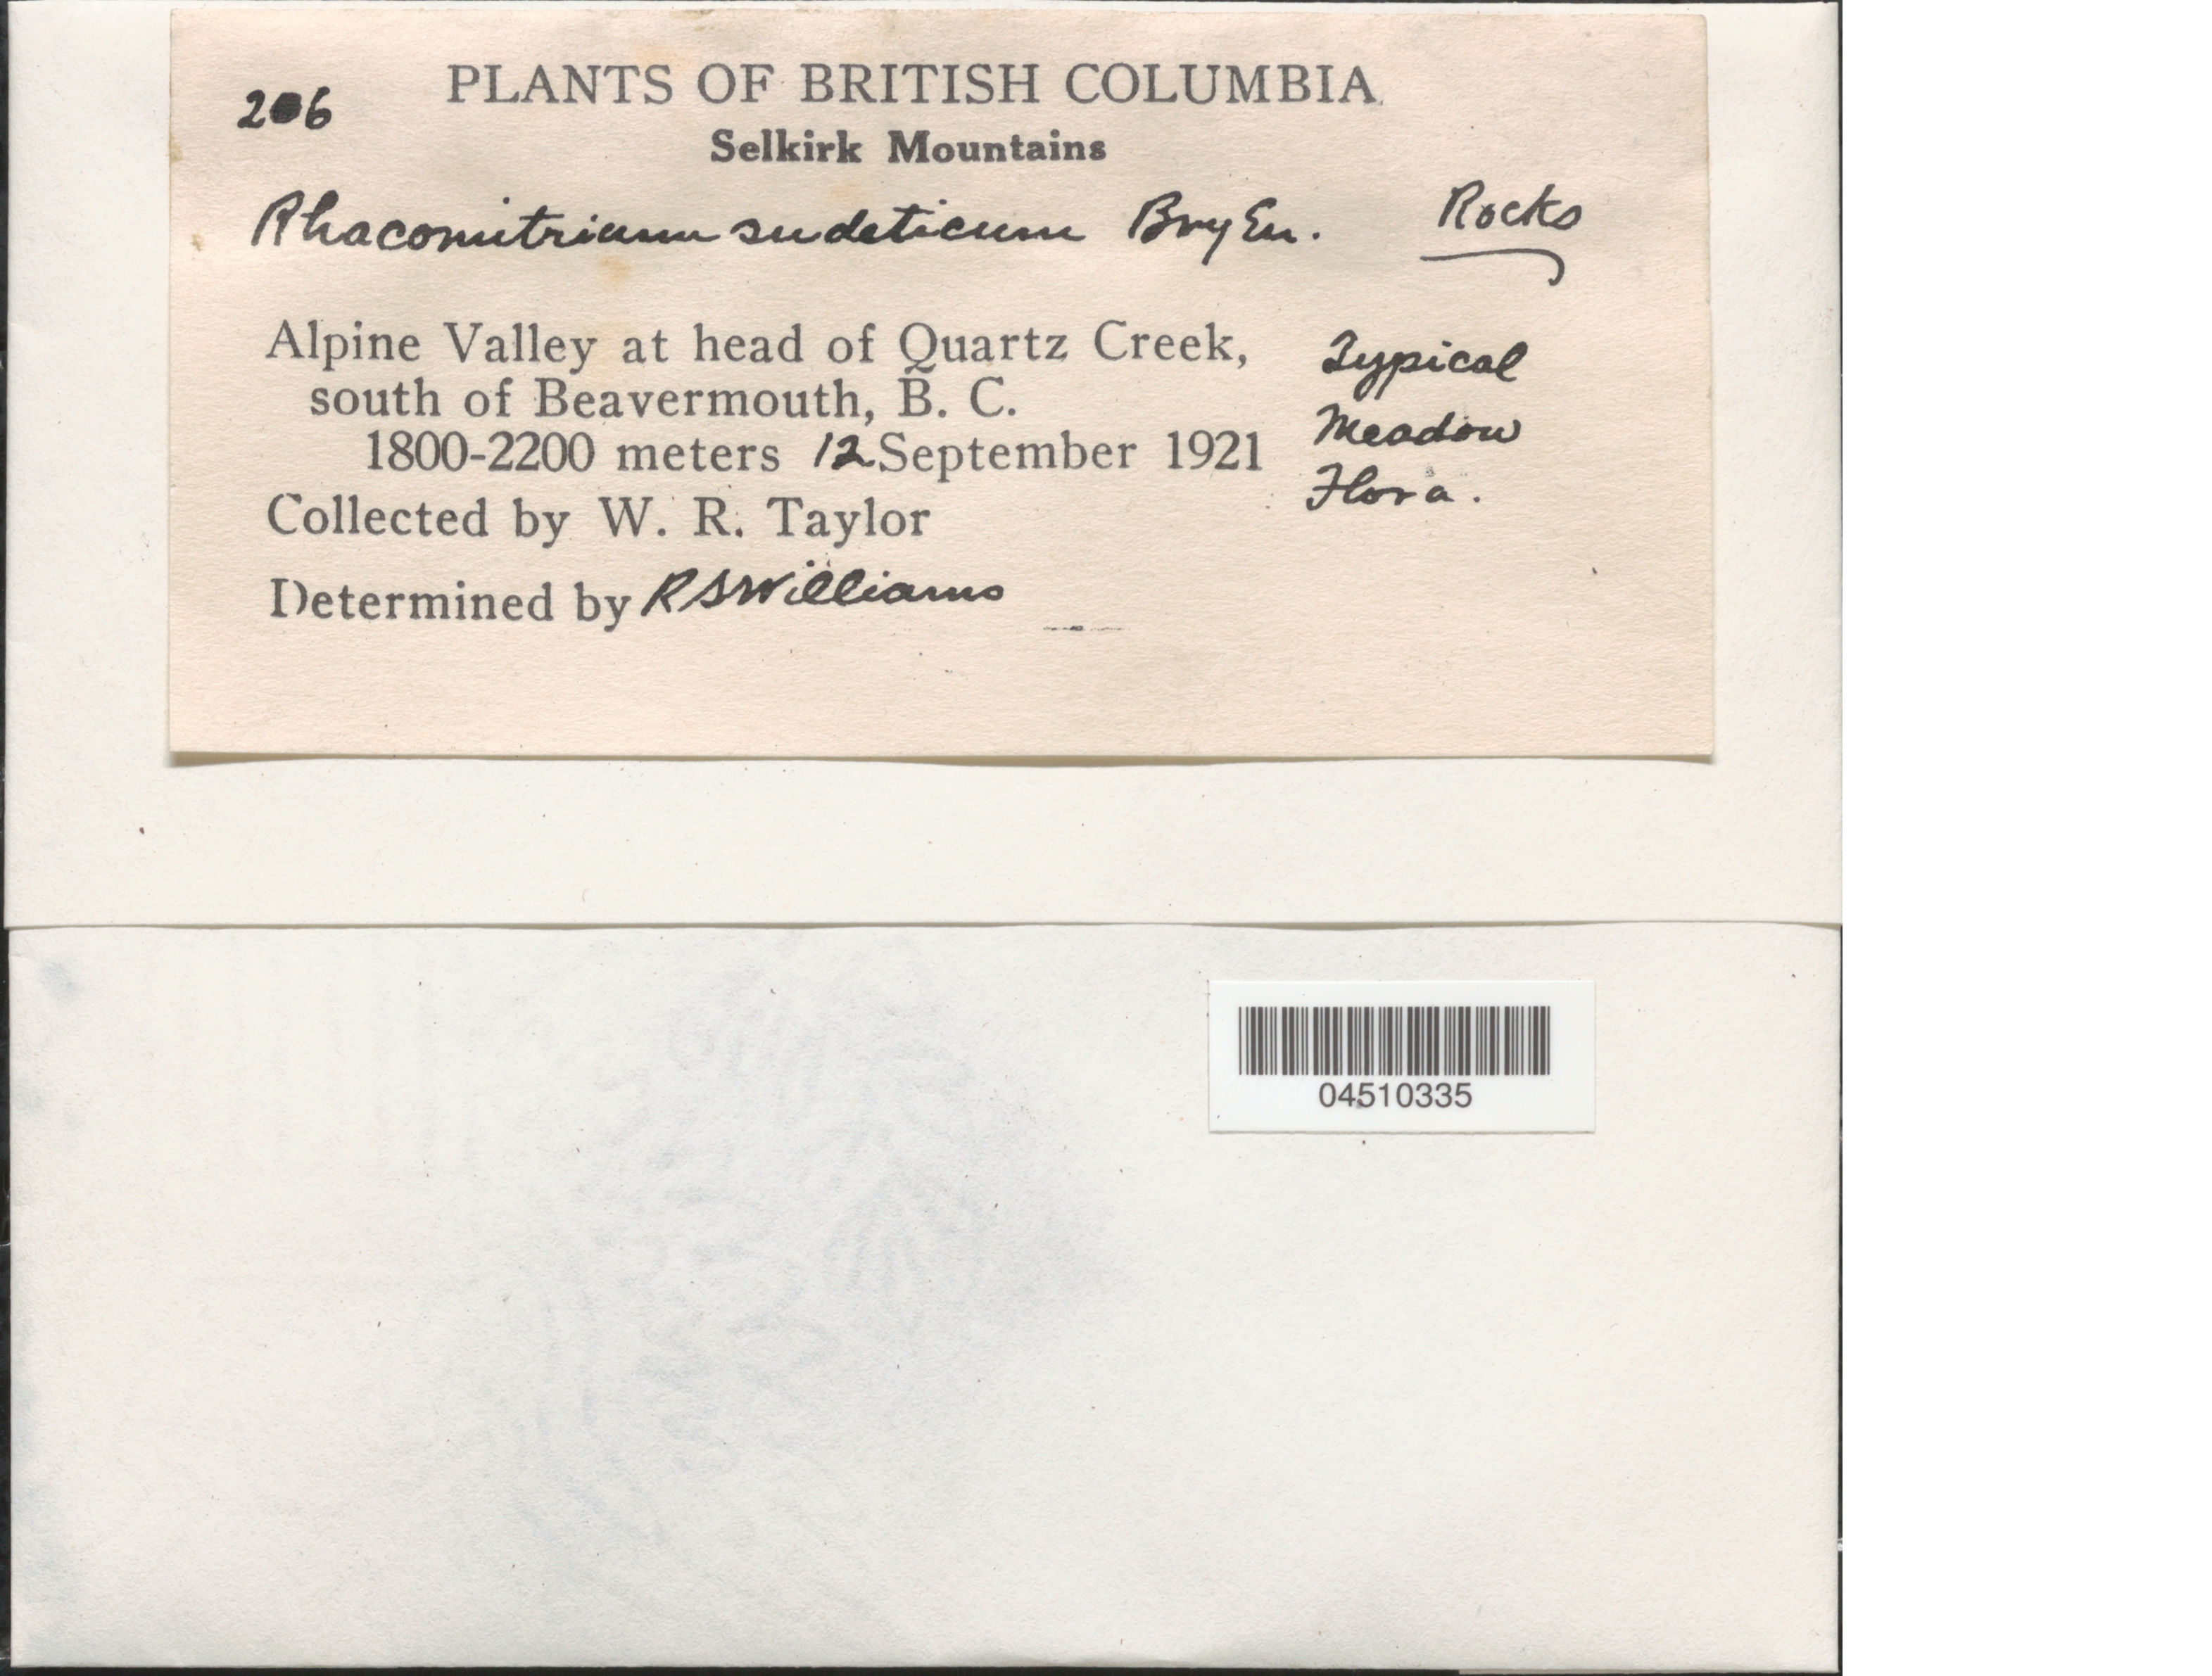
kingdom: Plantae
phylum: Bryophyta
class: Bryopsida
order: Grimmiales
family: Grimmiaceae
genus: Rhacomitrium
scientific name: Rhacomitrium protensum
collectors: W. Taylor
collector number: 206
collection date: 1921-09-12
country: Canada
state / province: British Columbia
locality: Selkirk Mountains. Alpine Valley at head of Quartz Creek, south of Beavermouth.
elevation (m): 1800